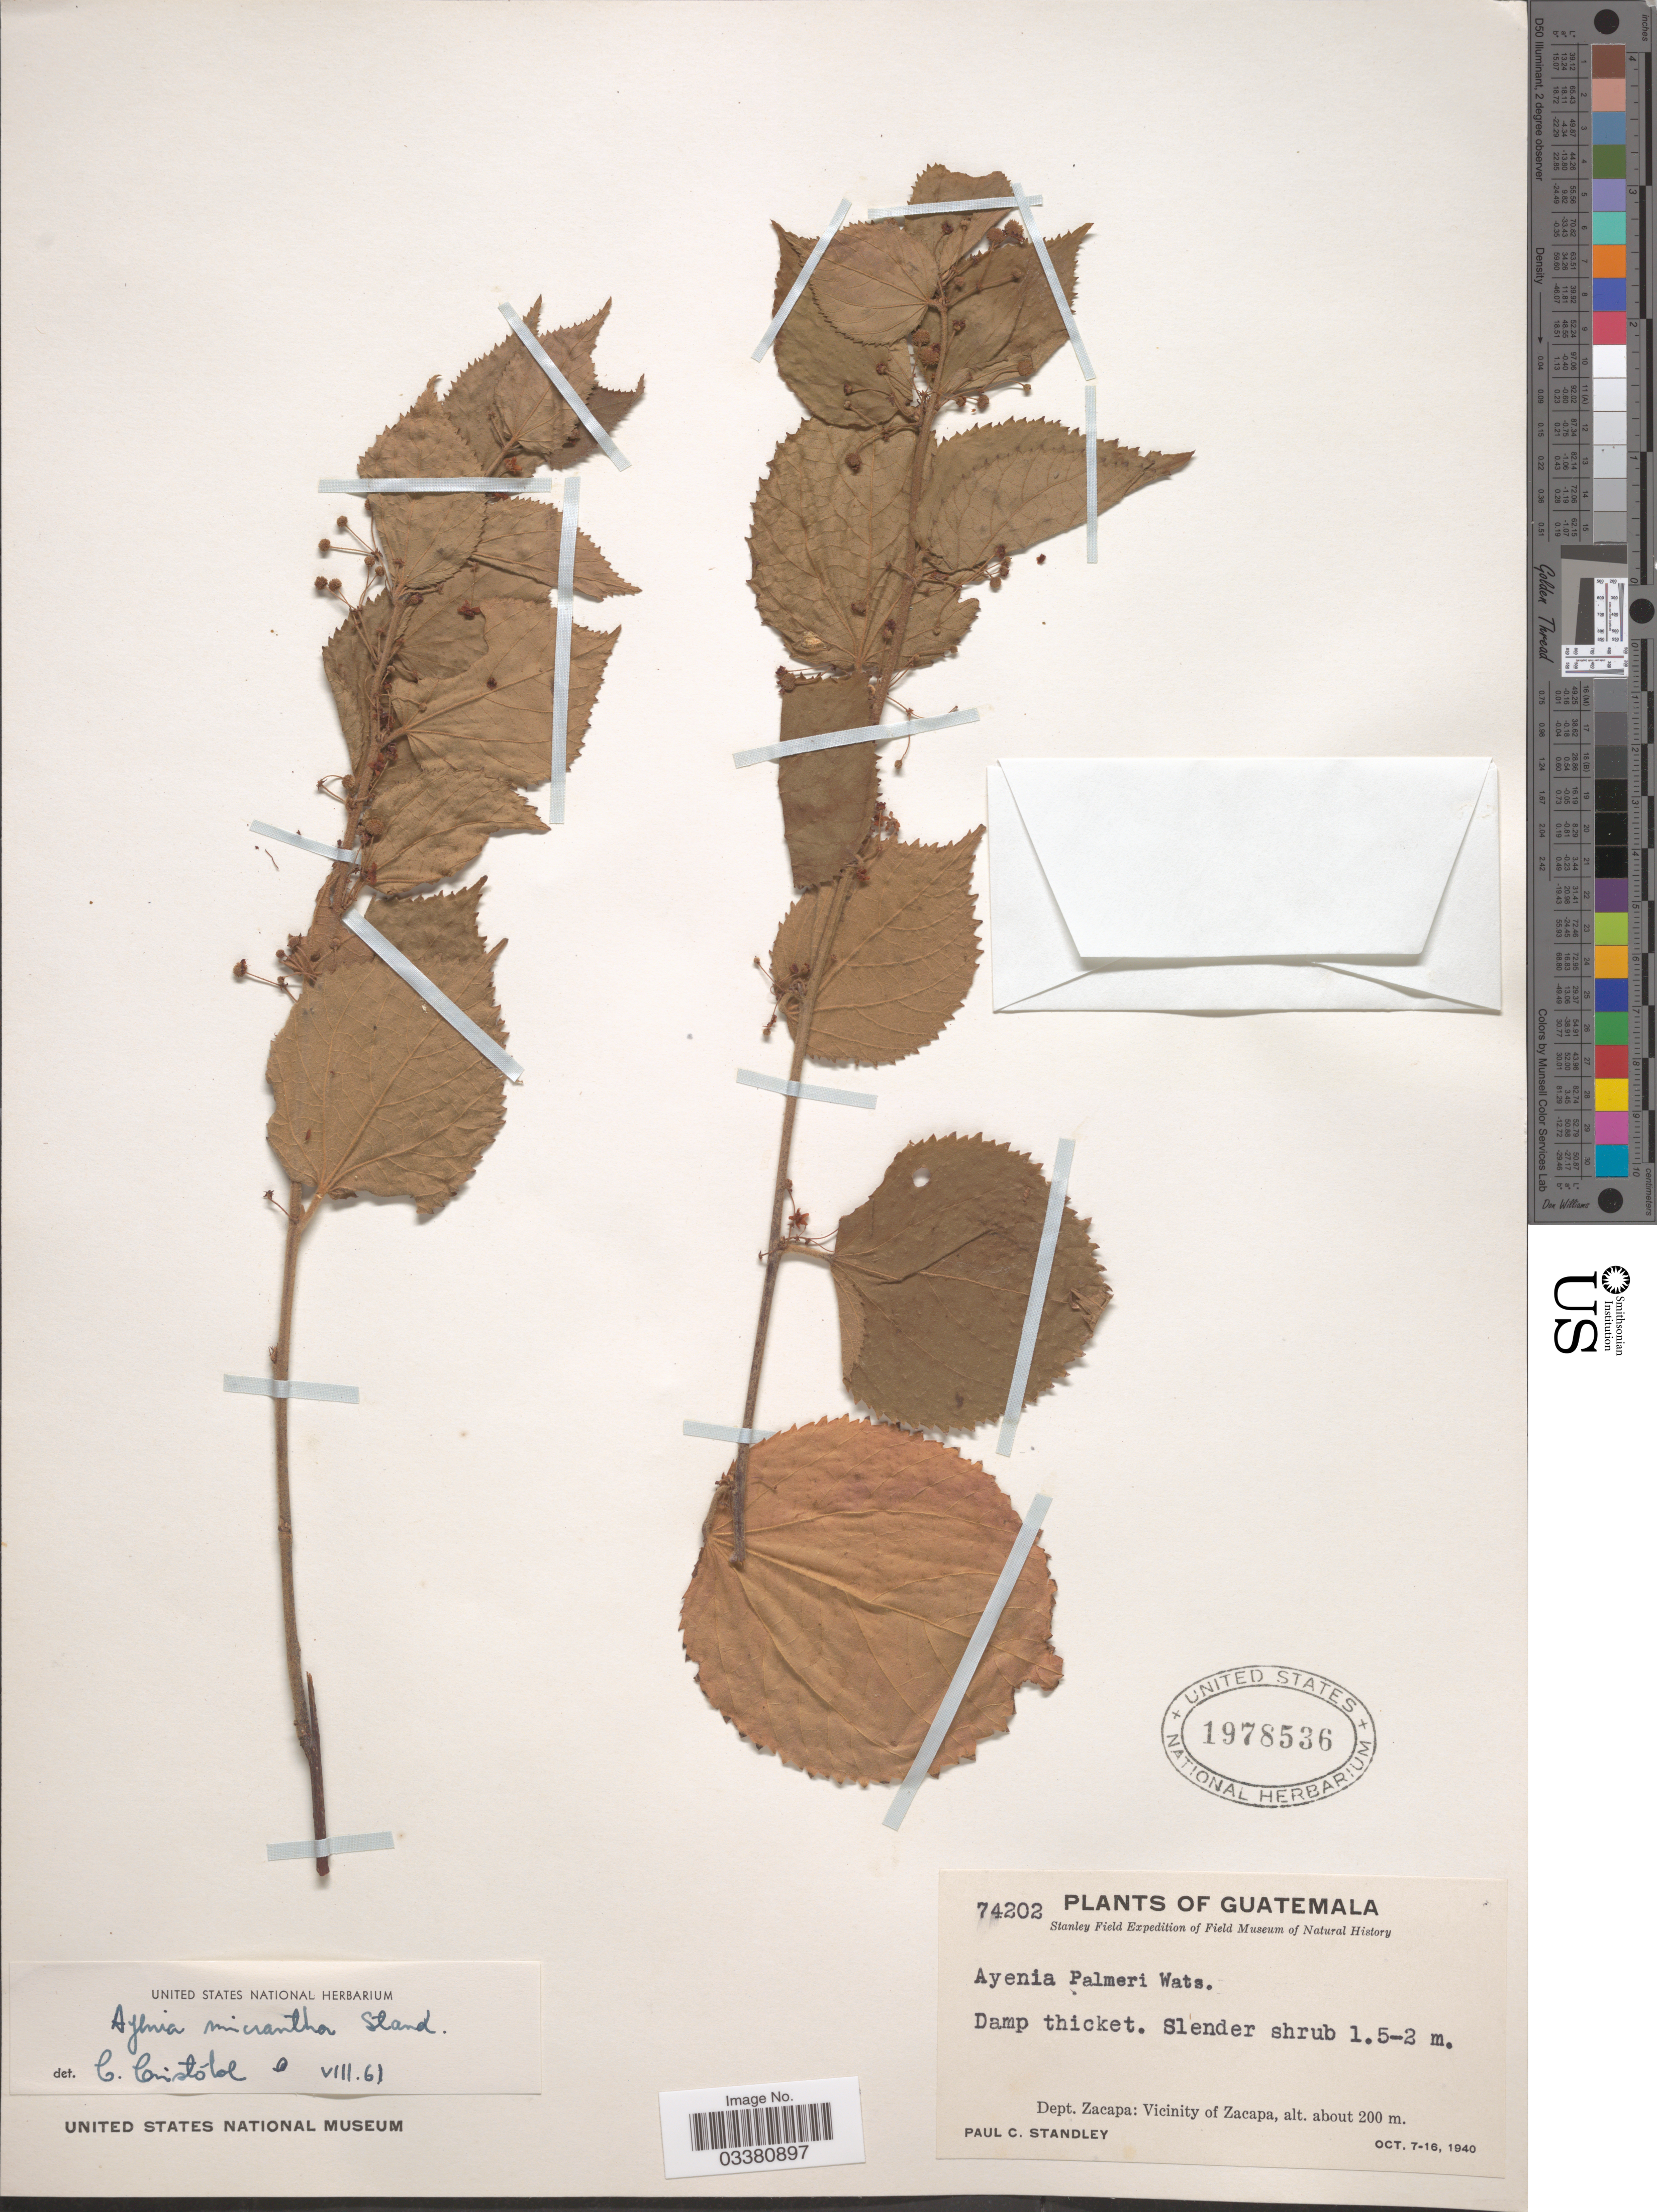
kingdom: Plantae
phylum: Tracheophyta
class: Magnoliopsida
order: Malvales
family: Malvaceae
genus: Ayenia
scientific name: Ayenia micrantha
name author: Standl.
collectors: P. C. Standley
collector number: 74202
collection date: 1940-10-07/1940-10-16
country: Guatemala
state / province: Zacapa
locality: Dept. Zacapa: Vicinity of Zacapa.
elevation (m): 200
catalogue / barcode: US 1978536